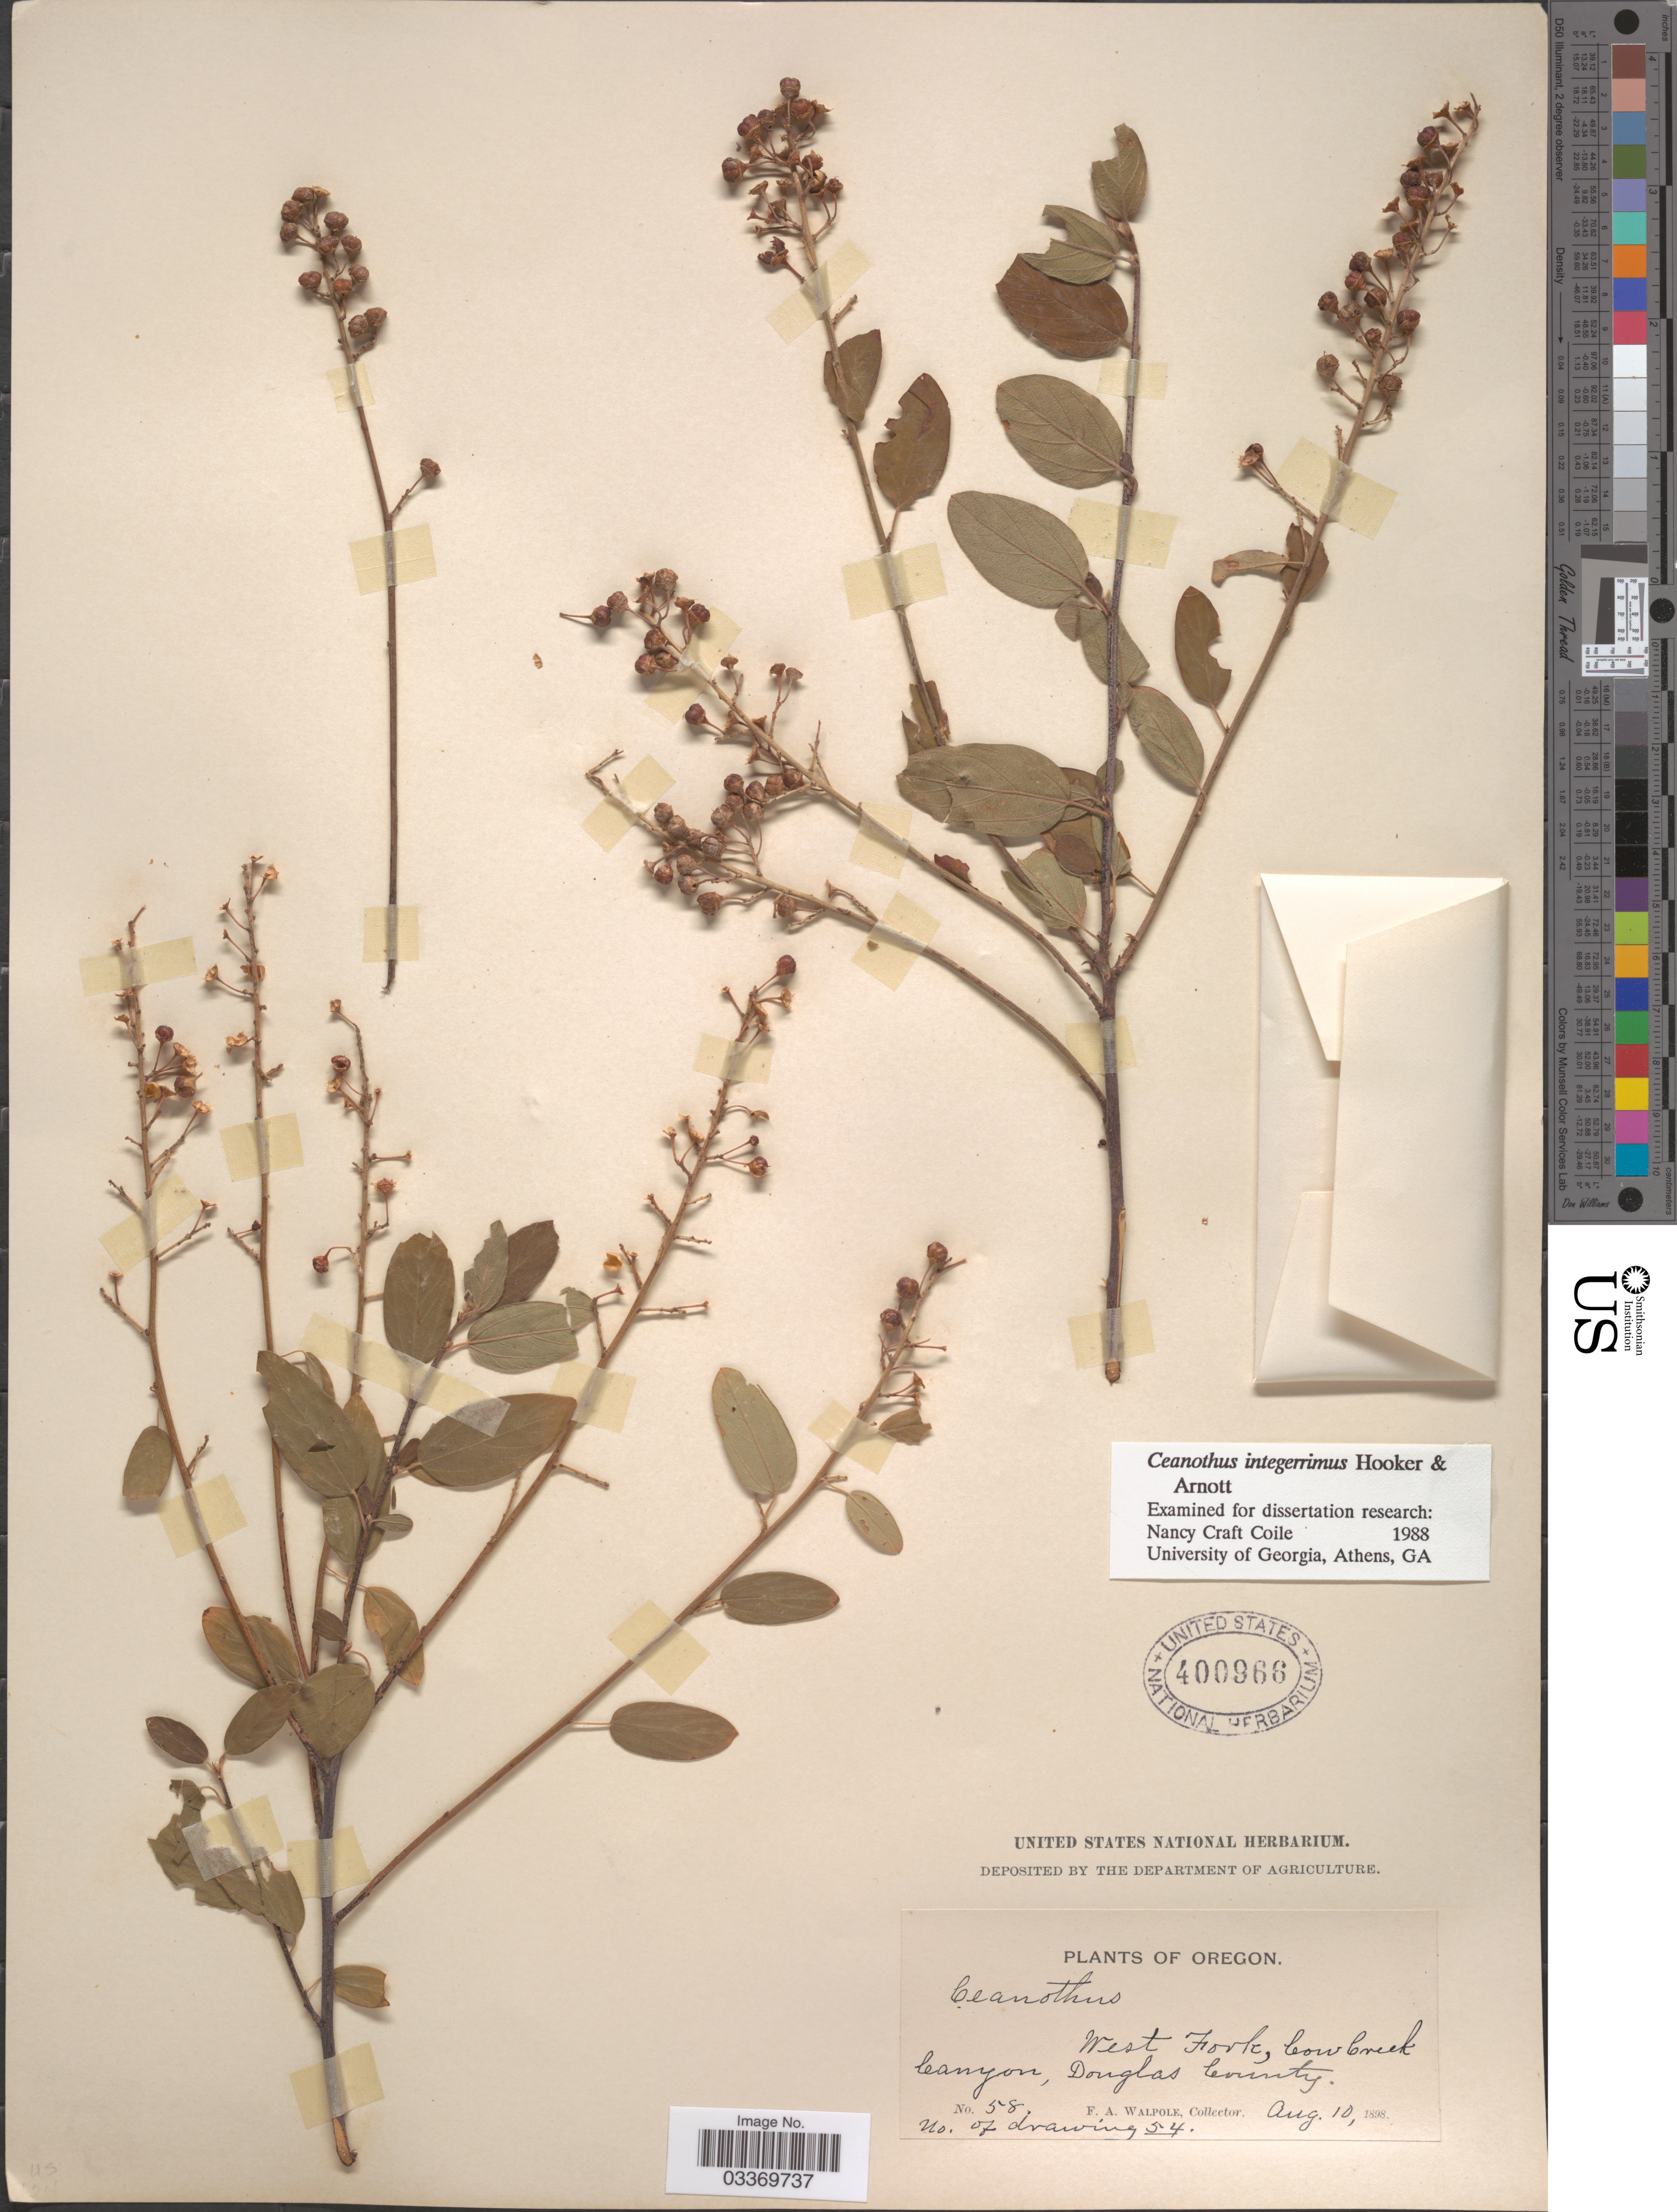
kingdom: Plantae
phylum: Tracheophyta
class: Magnoliopsida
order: Rosales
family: Rhamnaceae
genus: Ceanothus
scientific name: Ceanothus integerrimus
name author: Hook. & Arn.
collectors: F. Walpole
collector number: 58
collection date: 1898-08-10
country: United States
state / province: Oregon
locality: West Fork, Cow Creek Canyon, Douglas County.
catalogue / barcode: US 400966